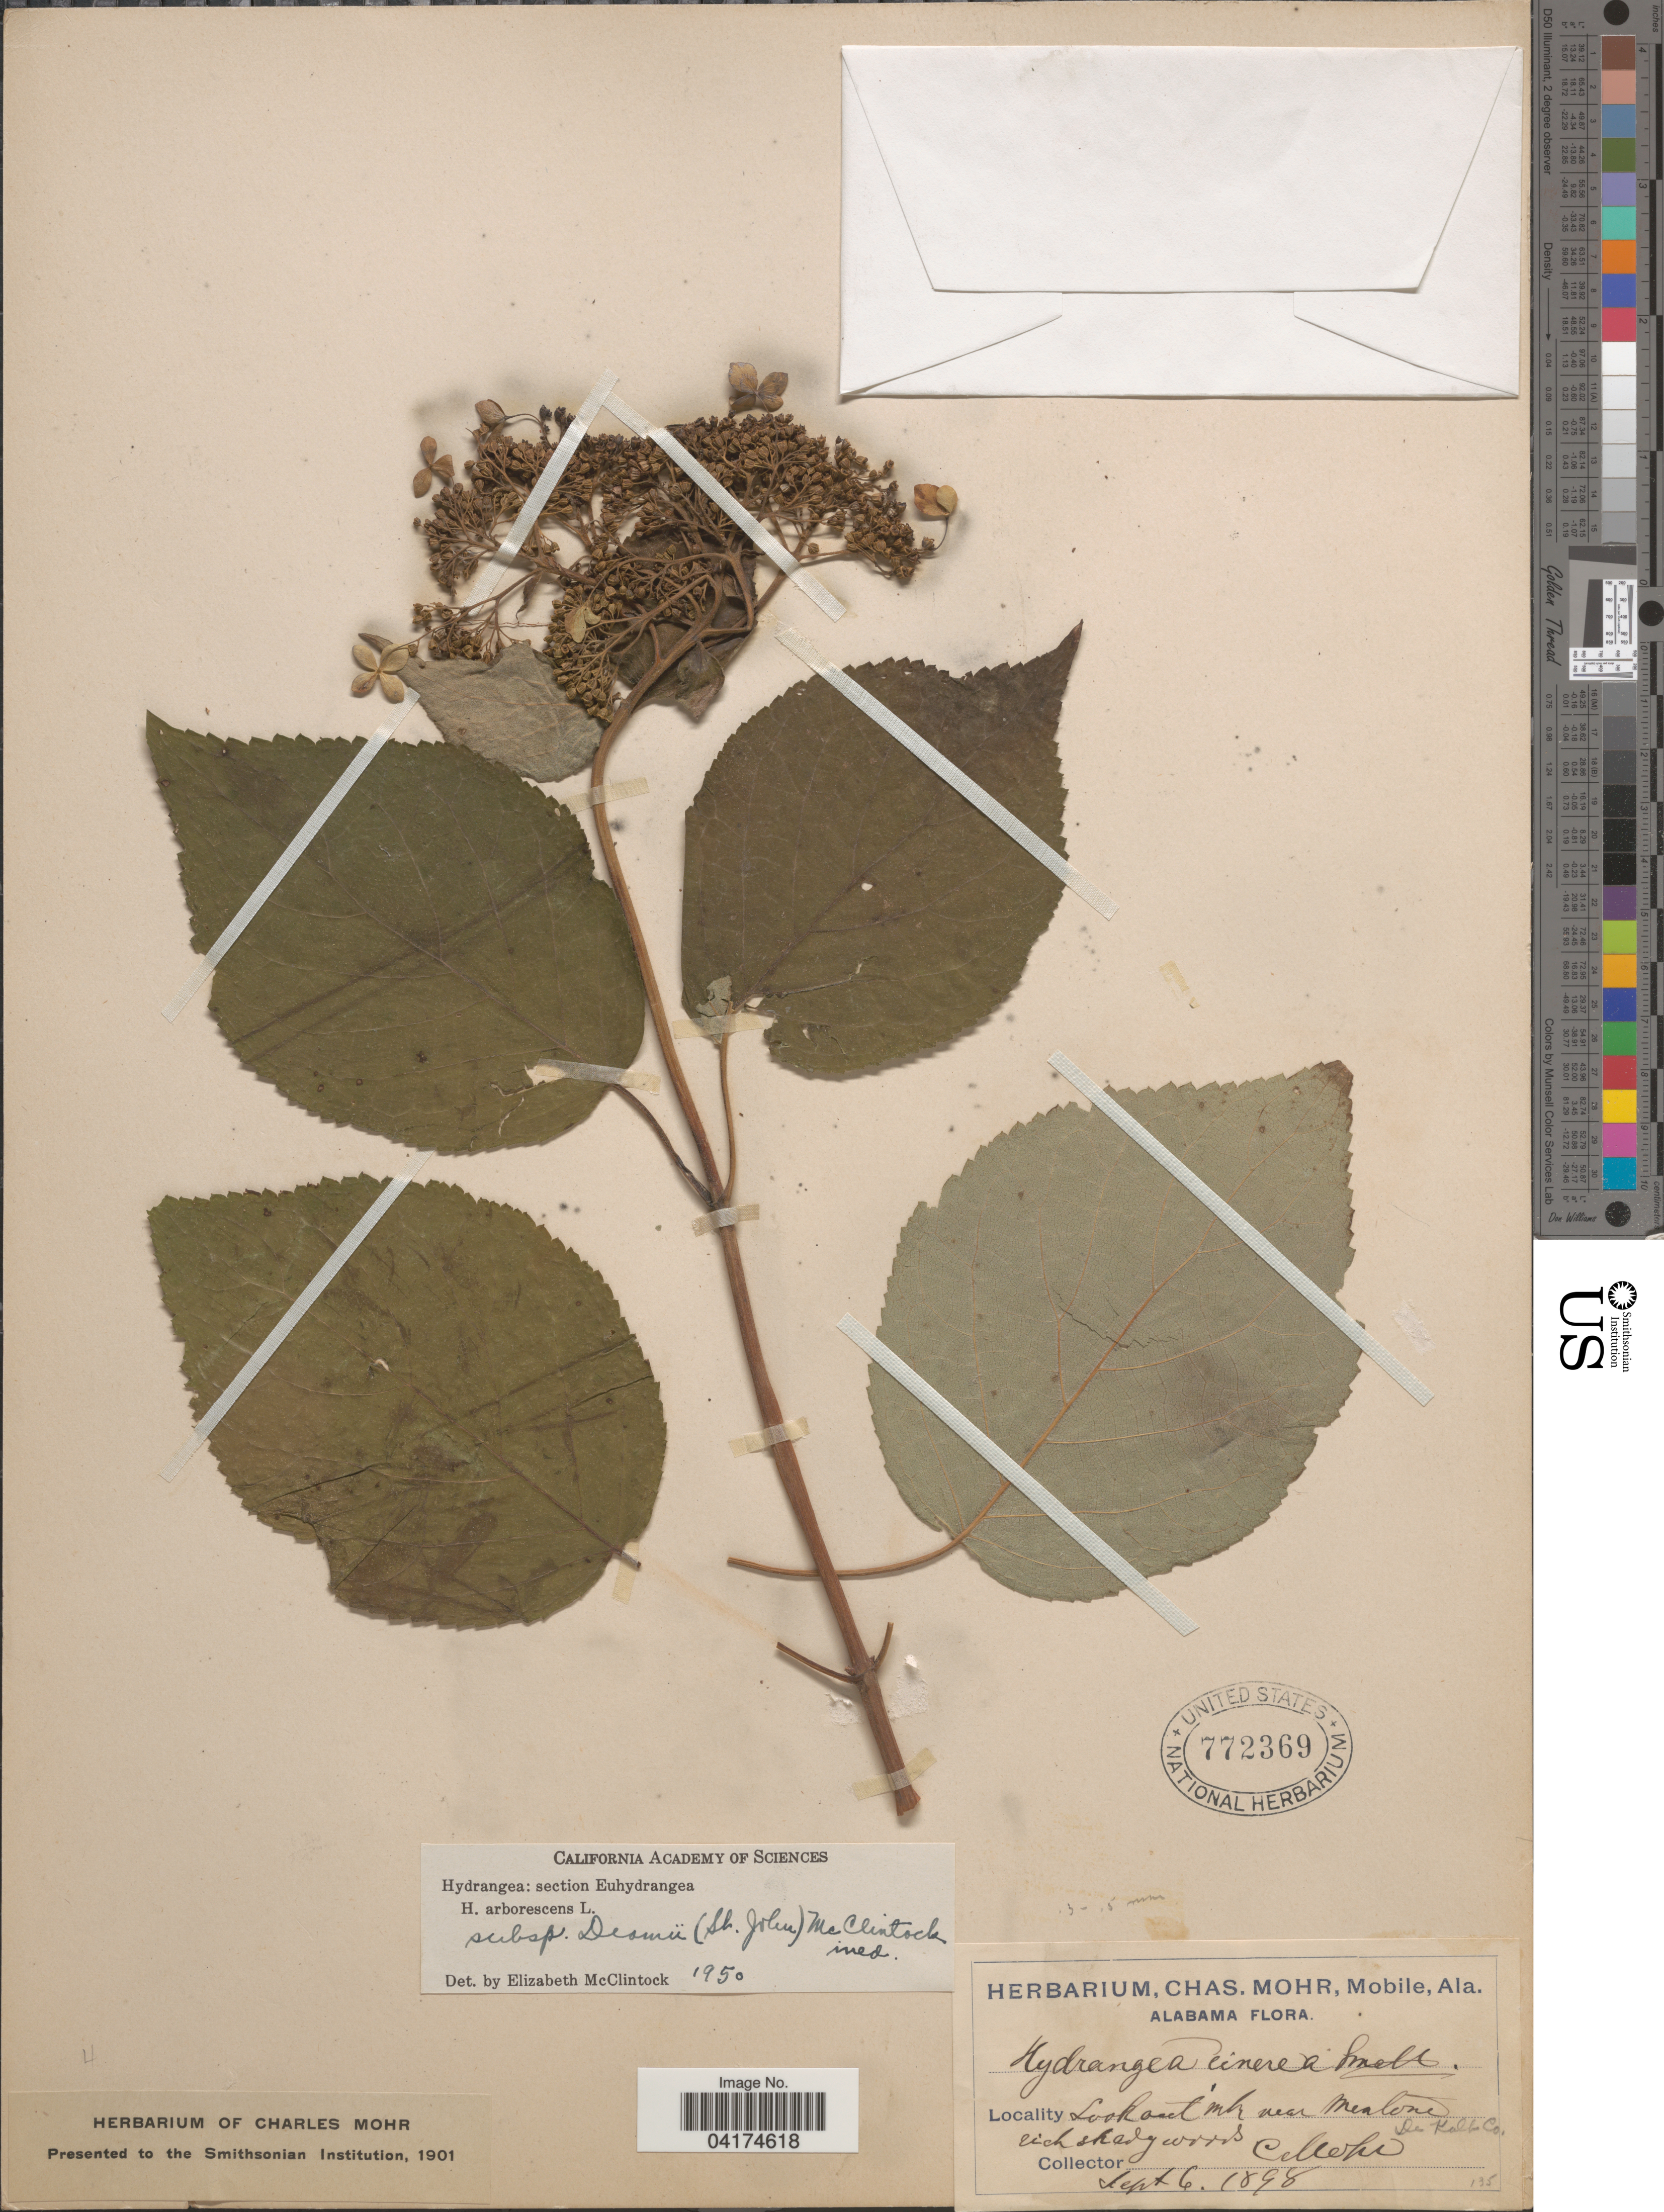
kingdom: Plantae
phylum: Tracheophyta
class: Magnoliopsida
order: Cornales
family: Hydrangeaceae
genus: Hydrangea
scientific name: Hydrangea arborescens var. deamii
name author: H. St. John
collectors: Mohr, C. T. (herbarium)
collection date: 1898-09-06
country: United States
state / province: Alabama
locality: Lookout Mtn near Mentone. De Kalb Co.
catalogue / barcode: US 772369